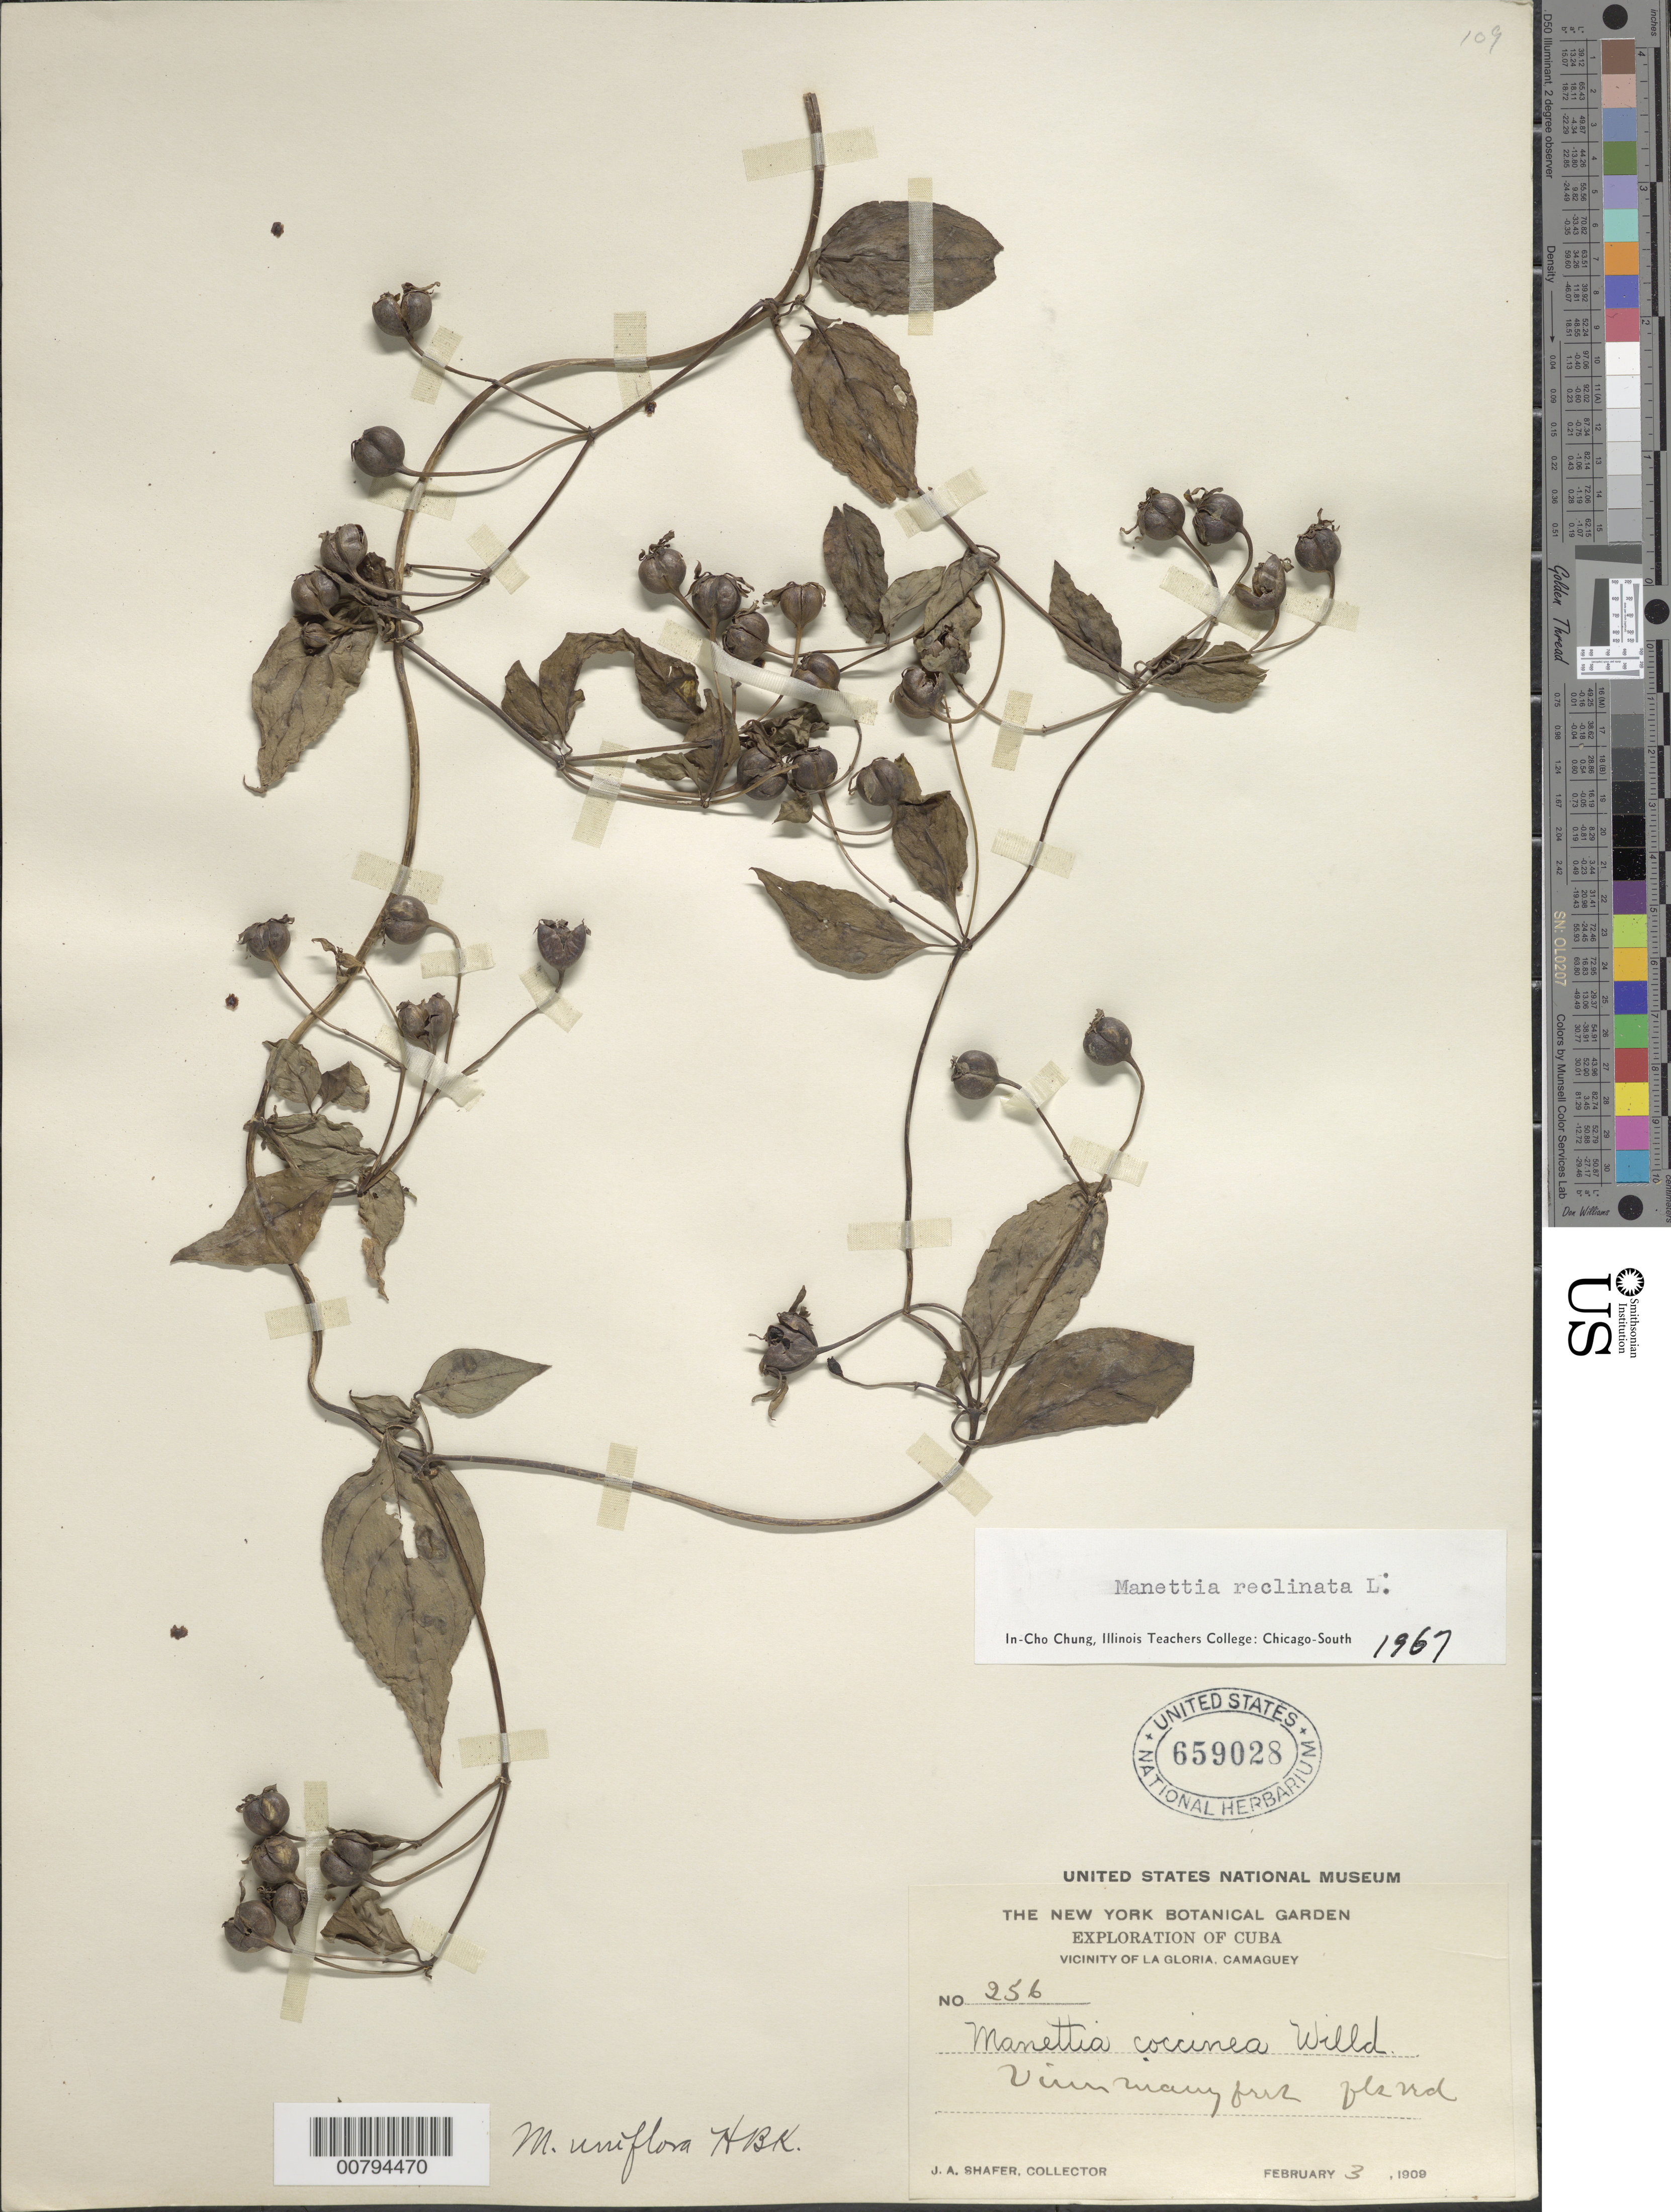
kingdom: Plantae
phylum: Tracheophyta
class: Magnoliopsida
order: Gentianales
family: Rubiaceae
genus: Manettia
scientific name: Manettia reclinata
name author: L.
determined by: Chung, In Cho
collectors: J. A. Shafer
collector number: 256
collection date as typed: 03 Feb 1909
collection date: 1909-02-03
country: Cuba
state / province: Camaguey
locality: Vicinity of Camaguey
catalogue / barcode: US 659028